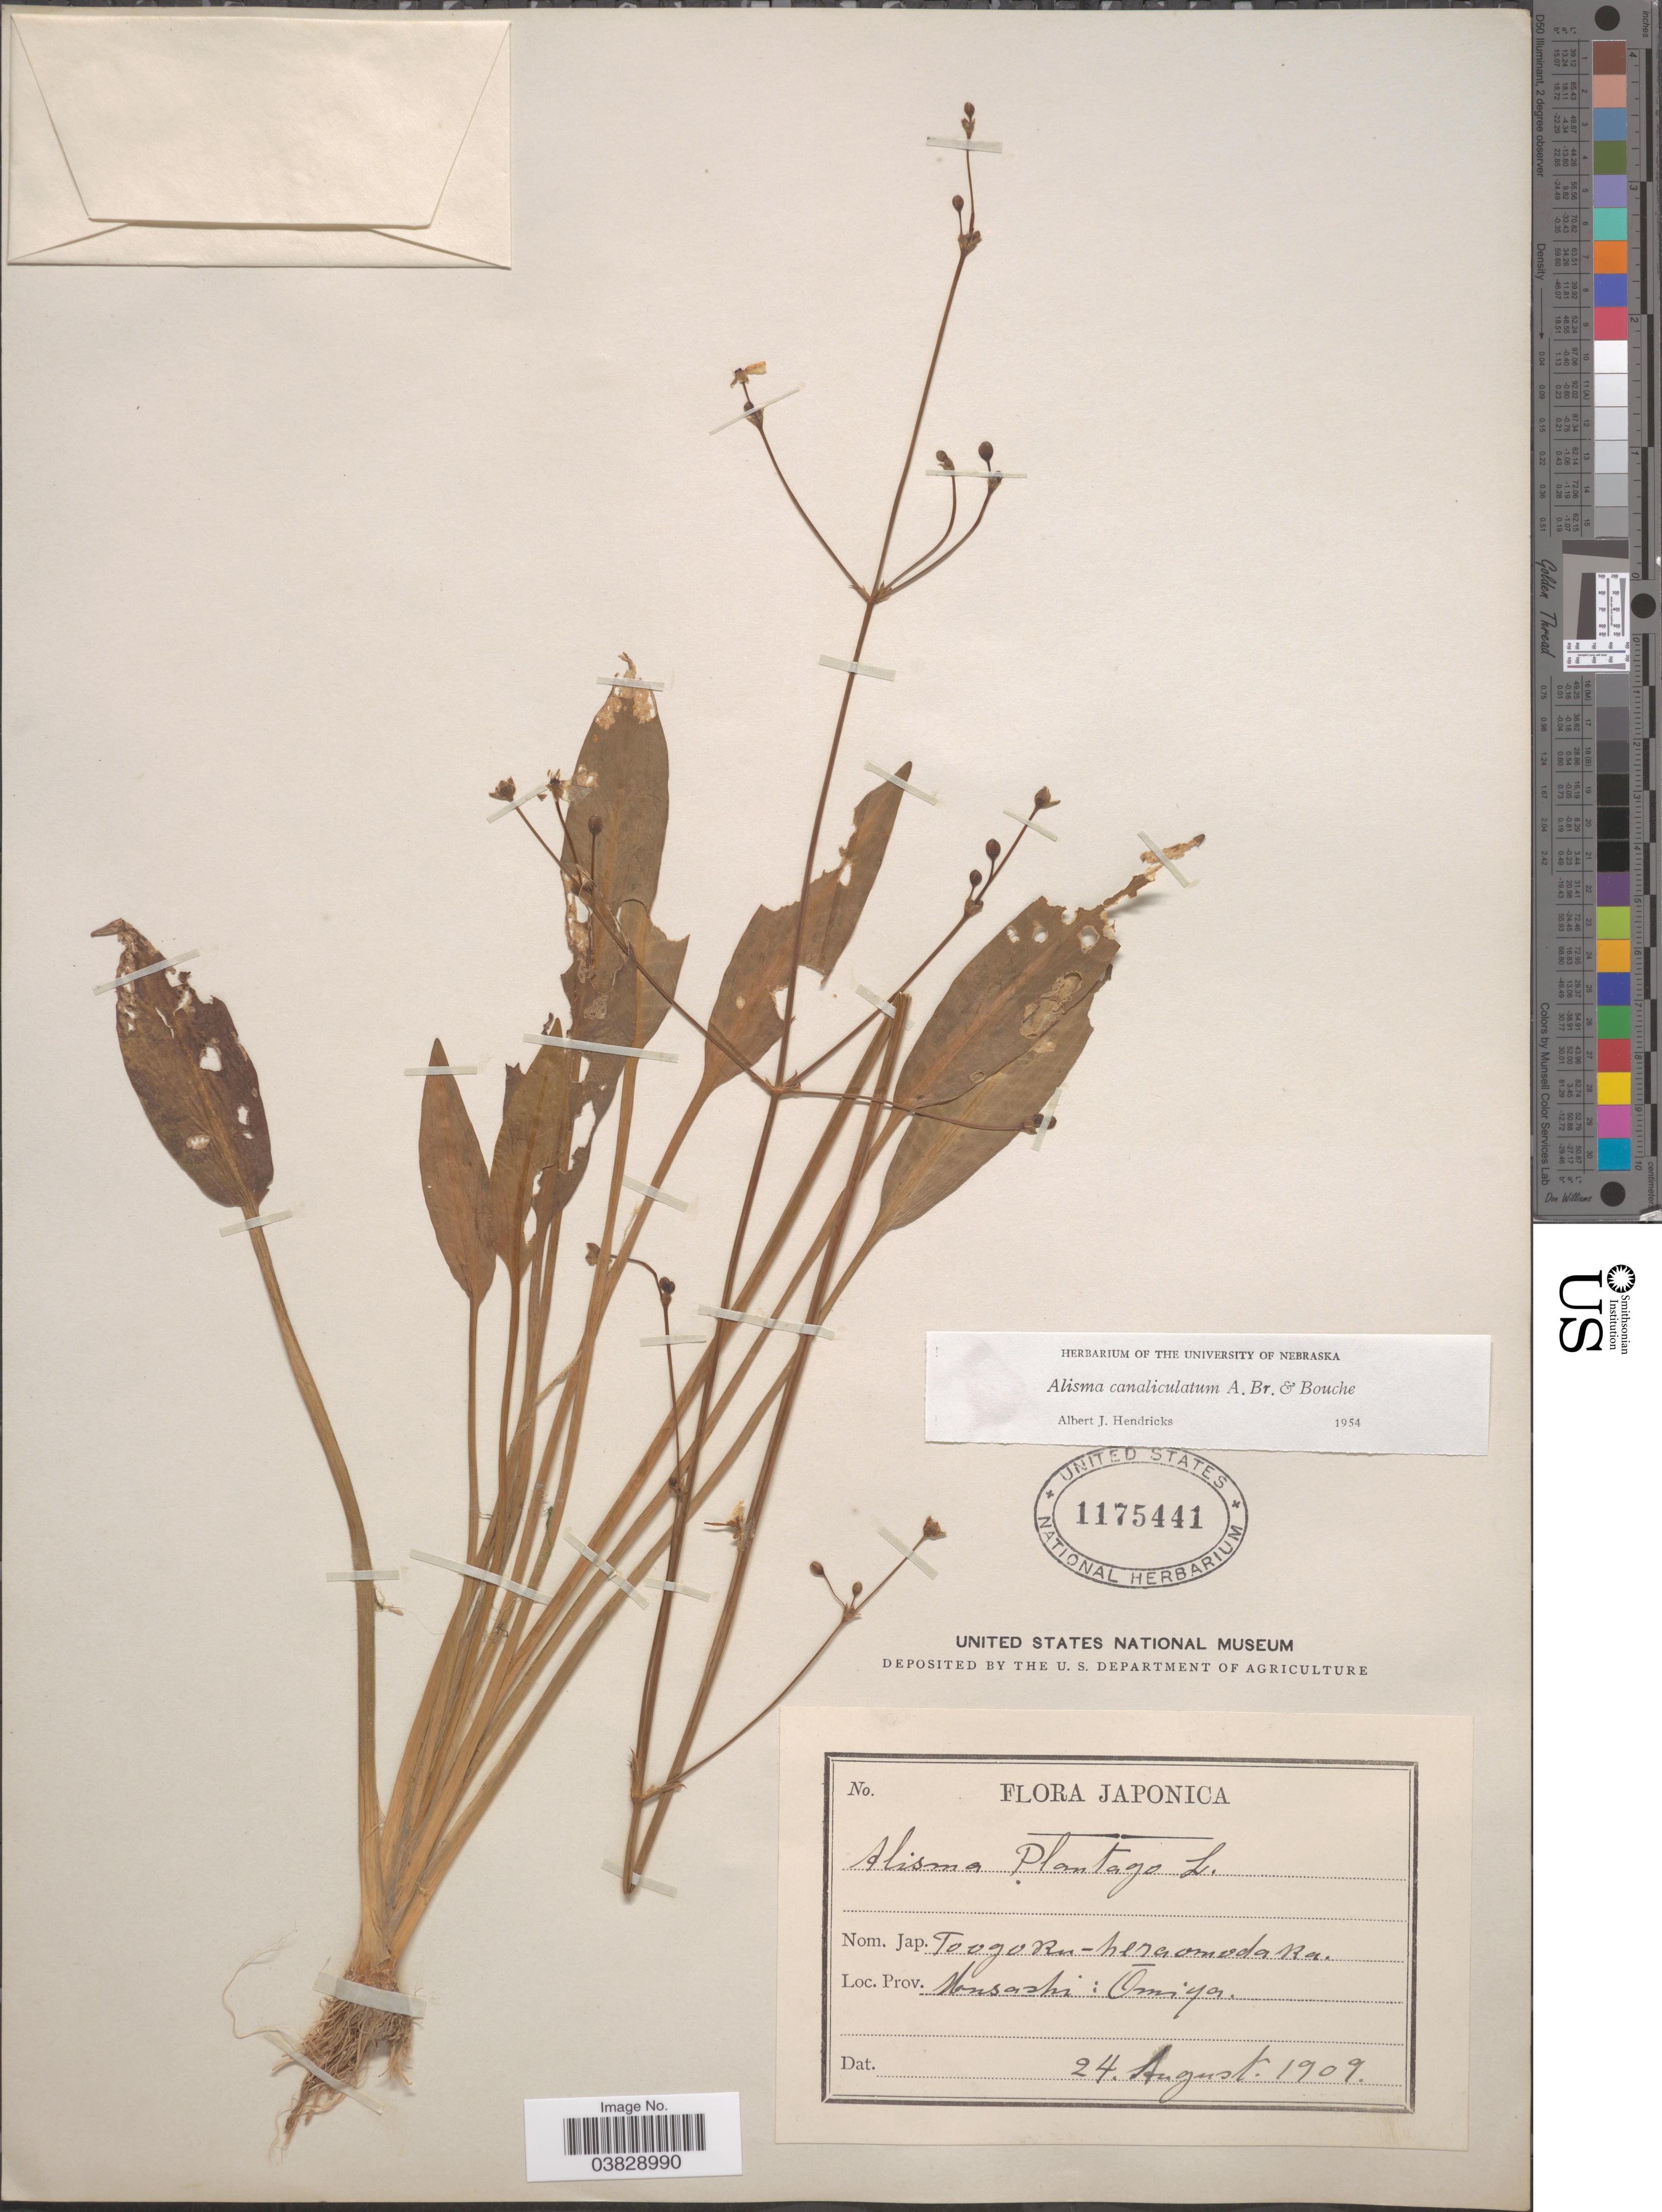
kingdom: Plantae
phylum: Tracheophyta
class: Liliopsida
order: Alismatales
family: Alismataceae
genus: Alisma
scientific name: Alisma canaliculatum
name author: A. Braun & C.D. Bouché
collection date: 1909-08-24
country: Japan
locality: Prov. Musashi: Ōmiya.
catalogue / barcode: US 1175441